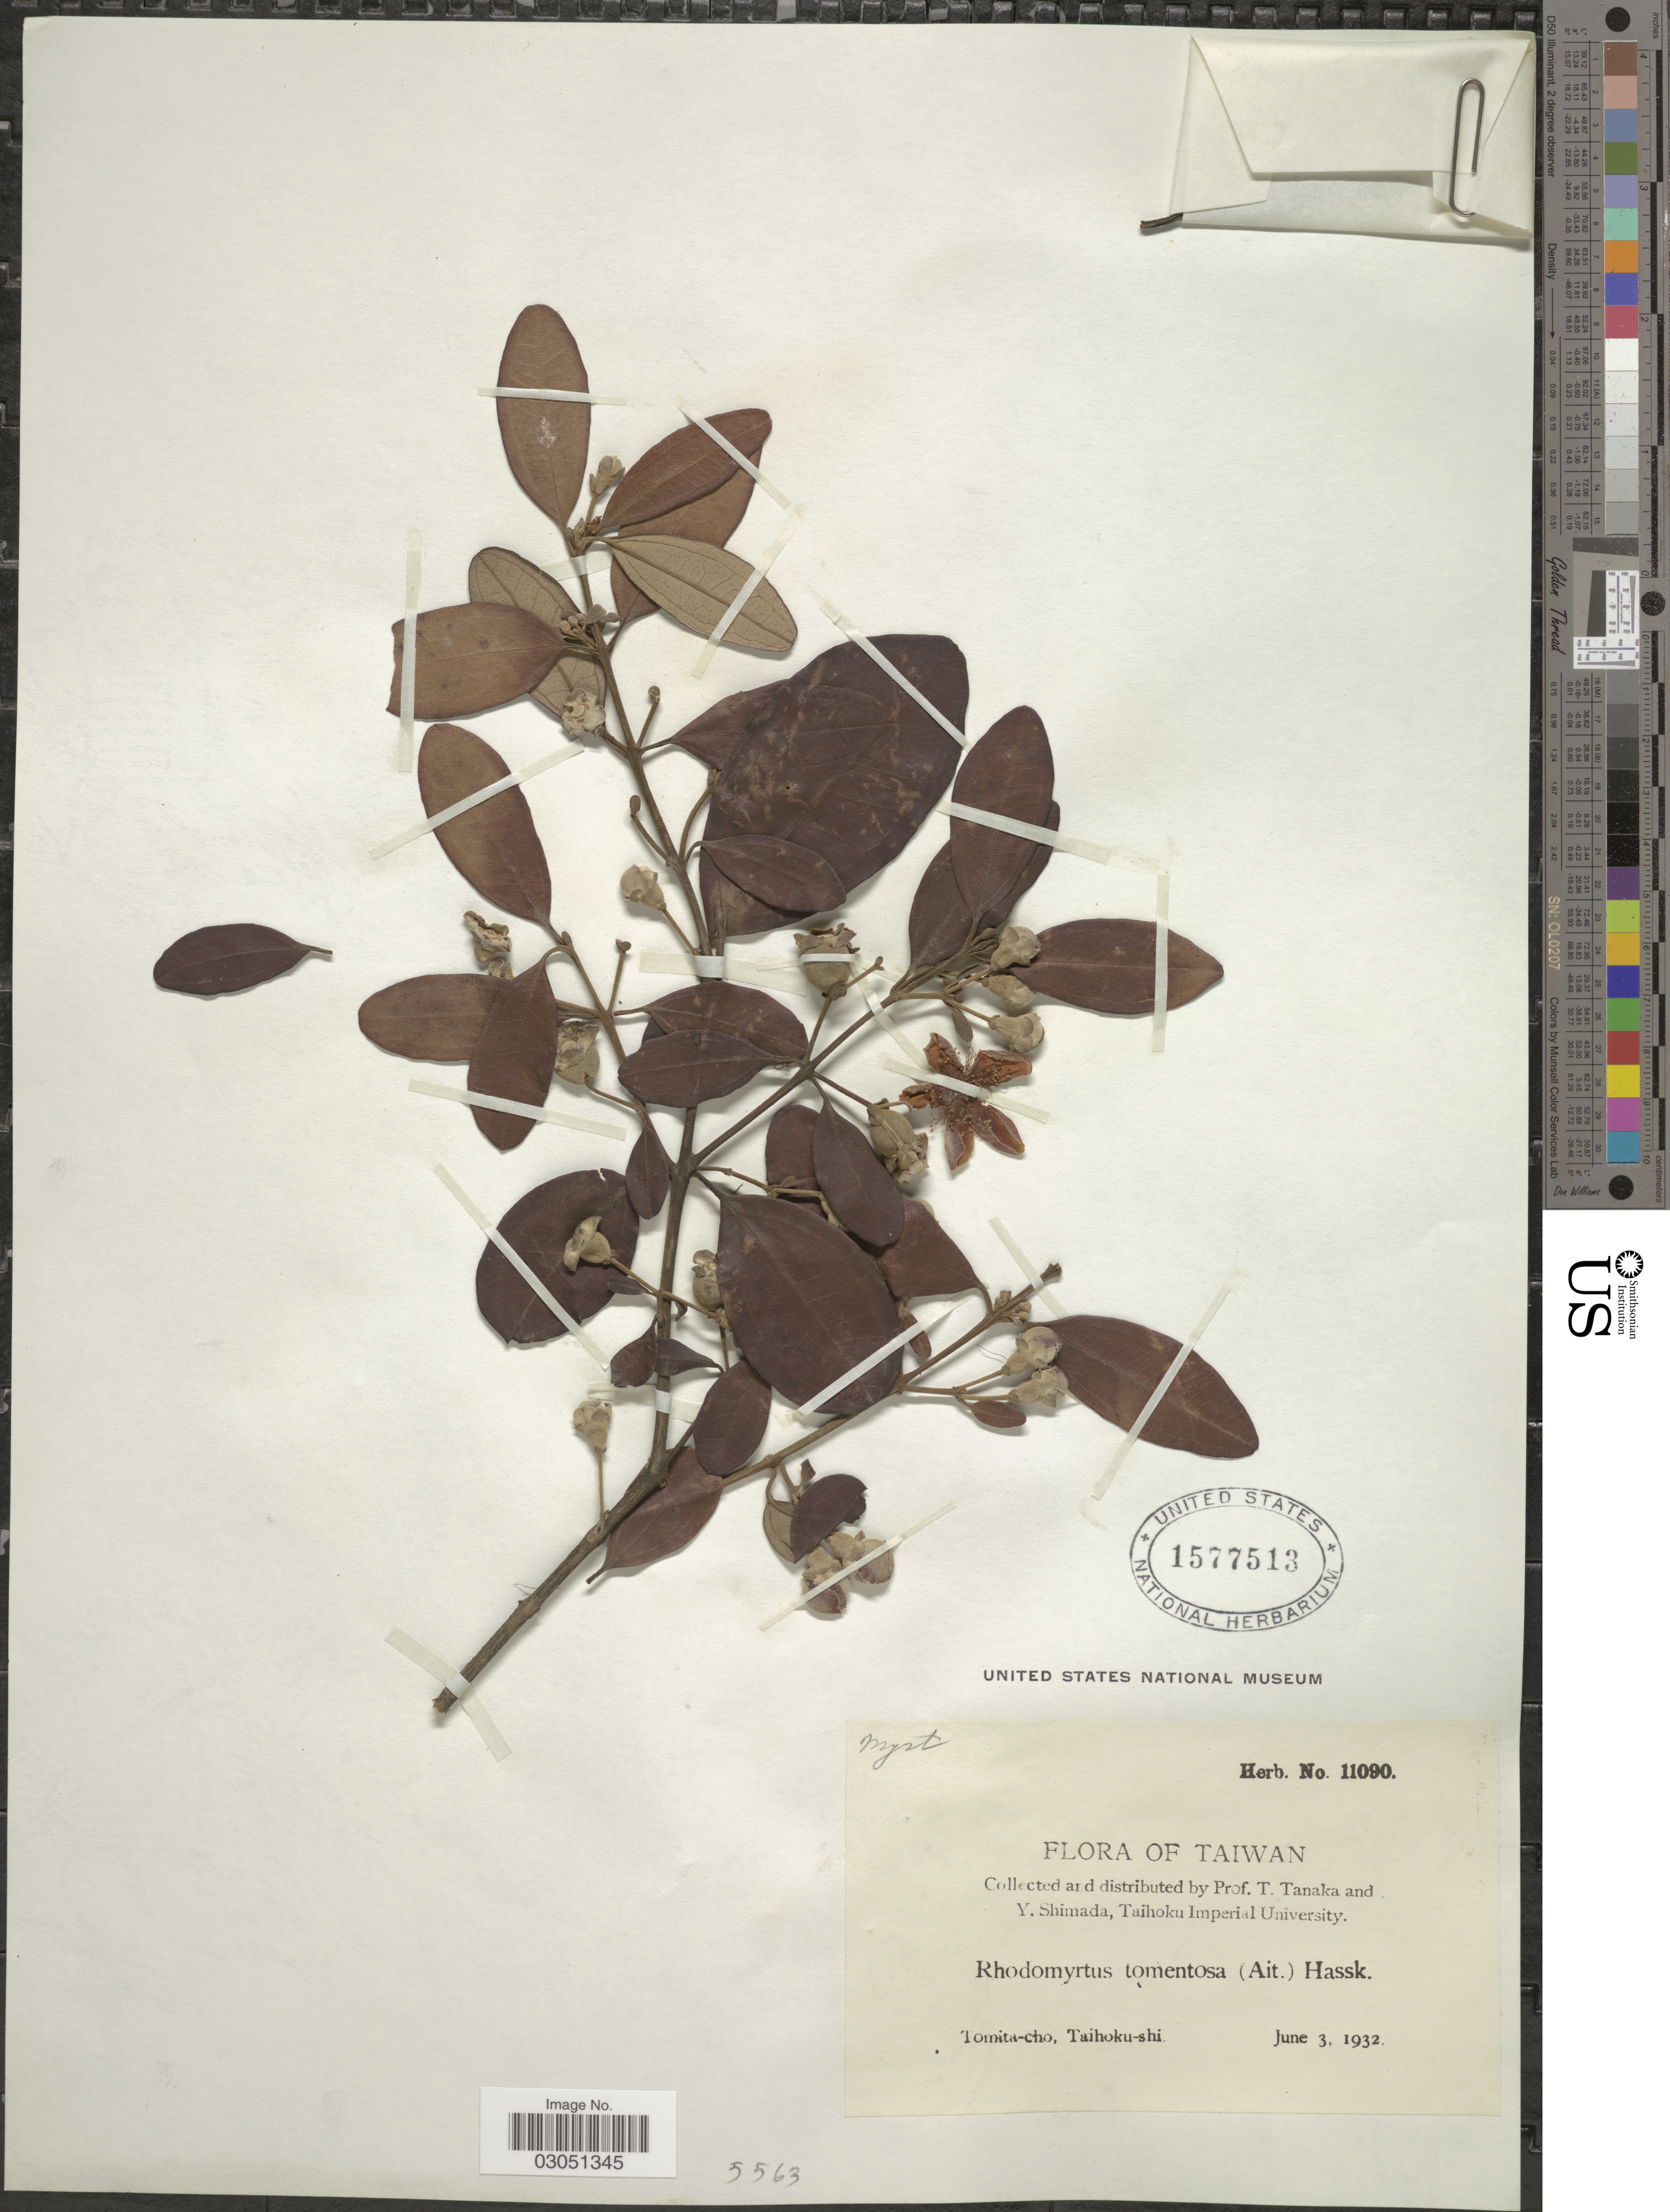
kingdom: Plantae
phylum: Tracheophyta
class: Magnoliopsida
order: Myrtales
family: Myrtaceae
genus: Rhodomyrtus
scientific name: Rhodomyrtus tomentosa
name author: (Aiton) Hassk.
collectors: T. Tanaka & Y. Shimada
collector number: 11090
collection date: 1932-06-03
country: Taiwan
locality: Tomita-cho, Taihoku-shi.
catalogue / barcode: US 1577513